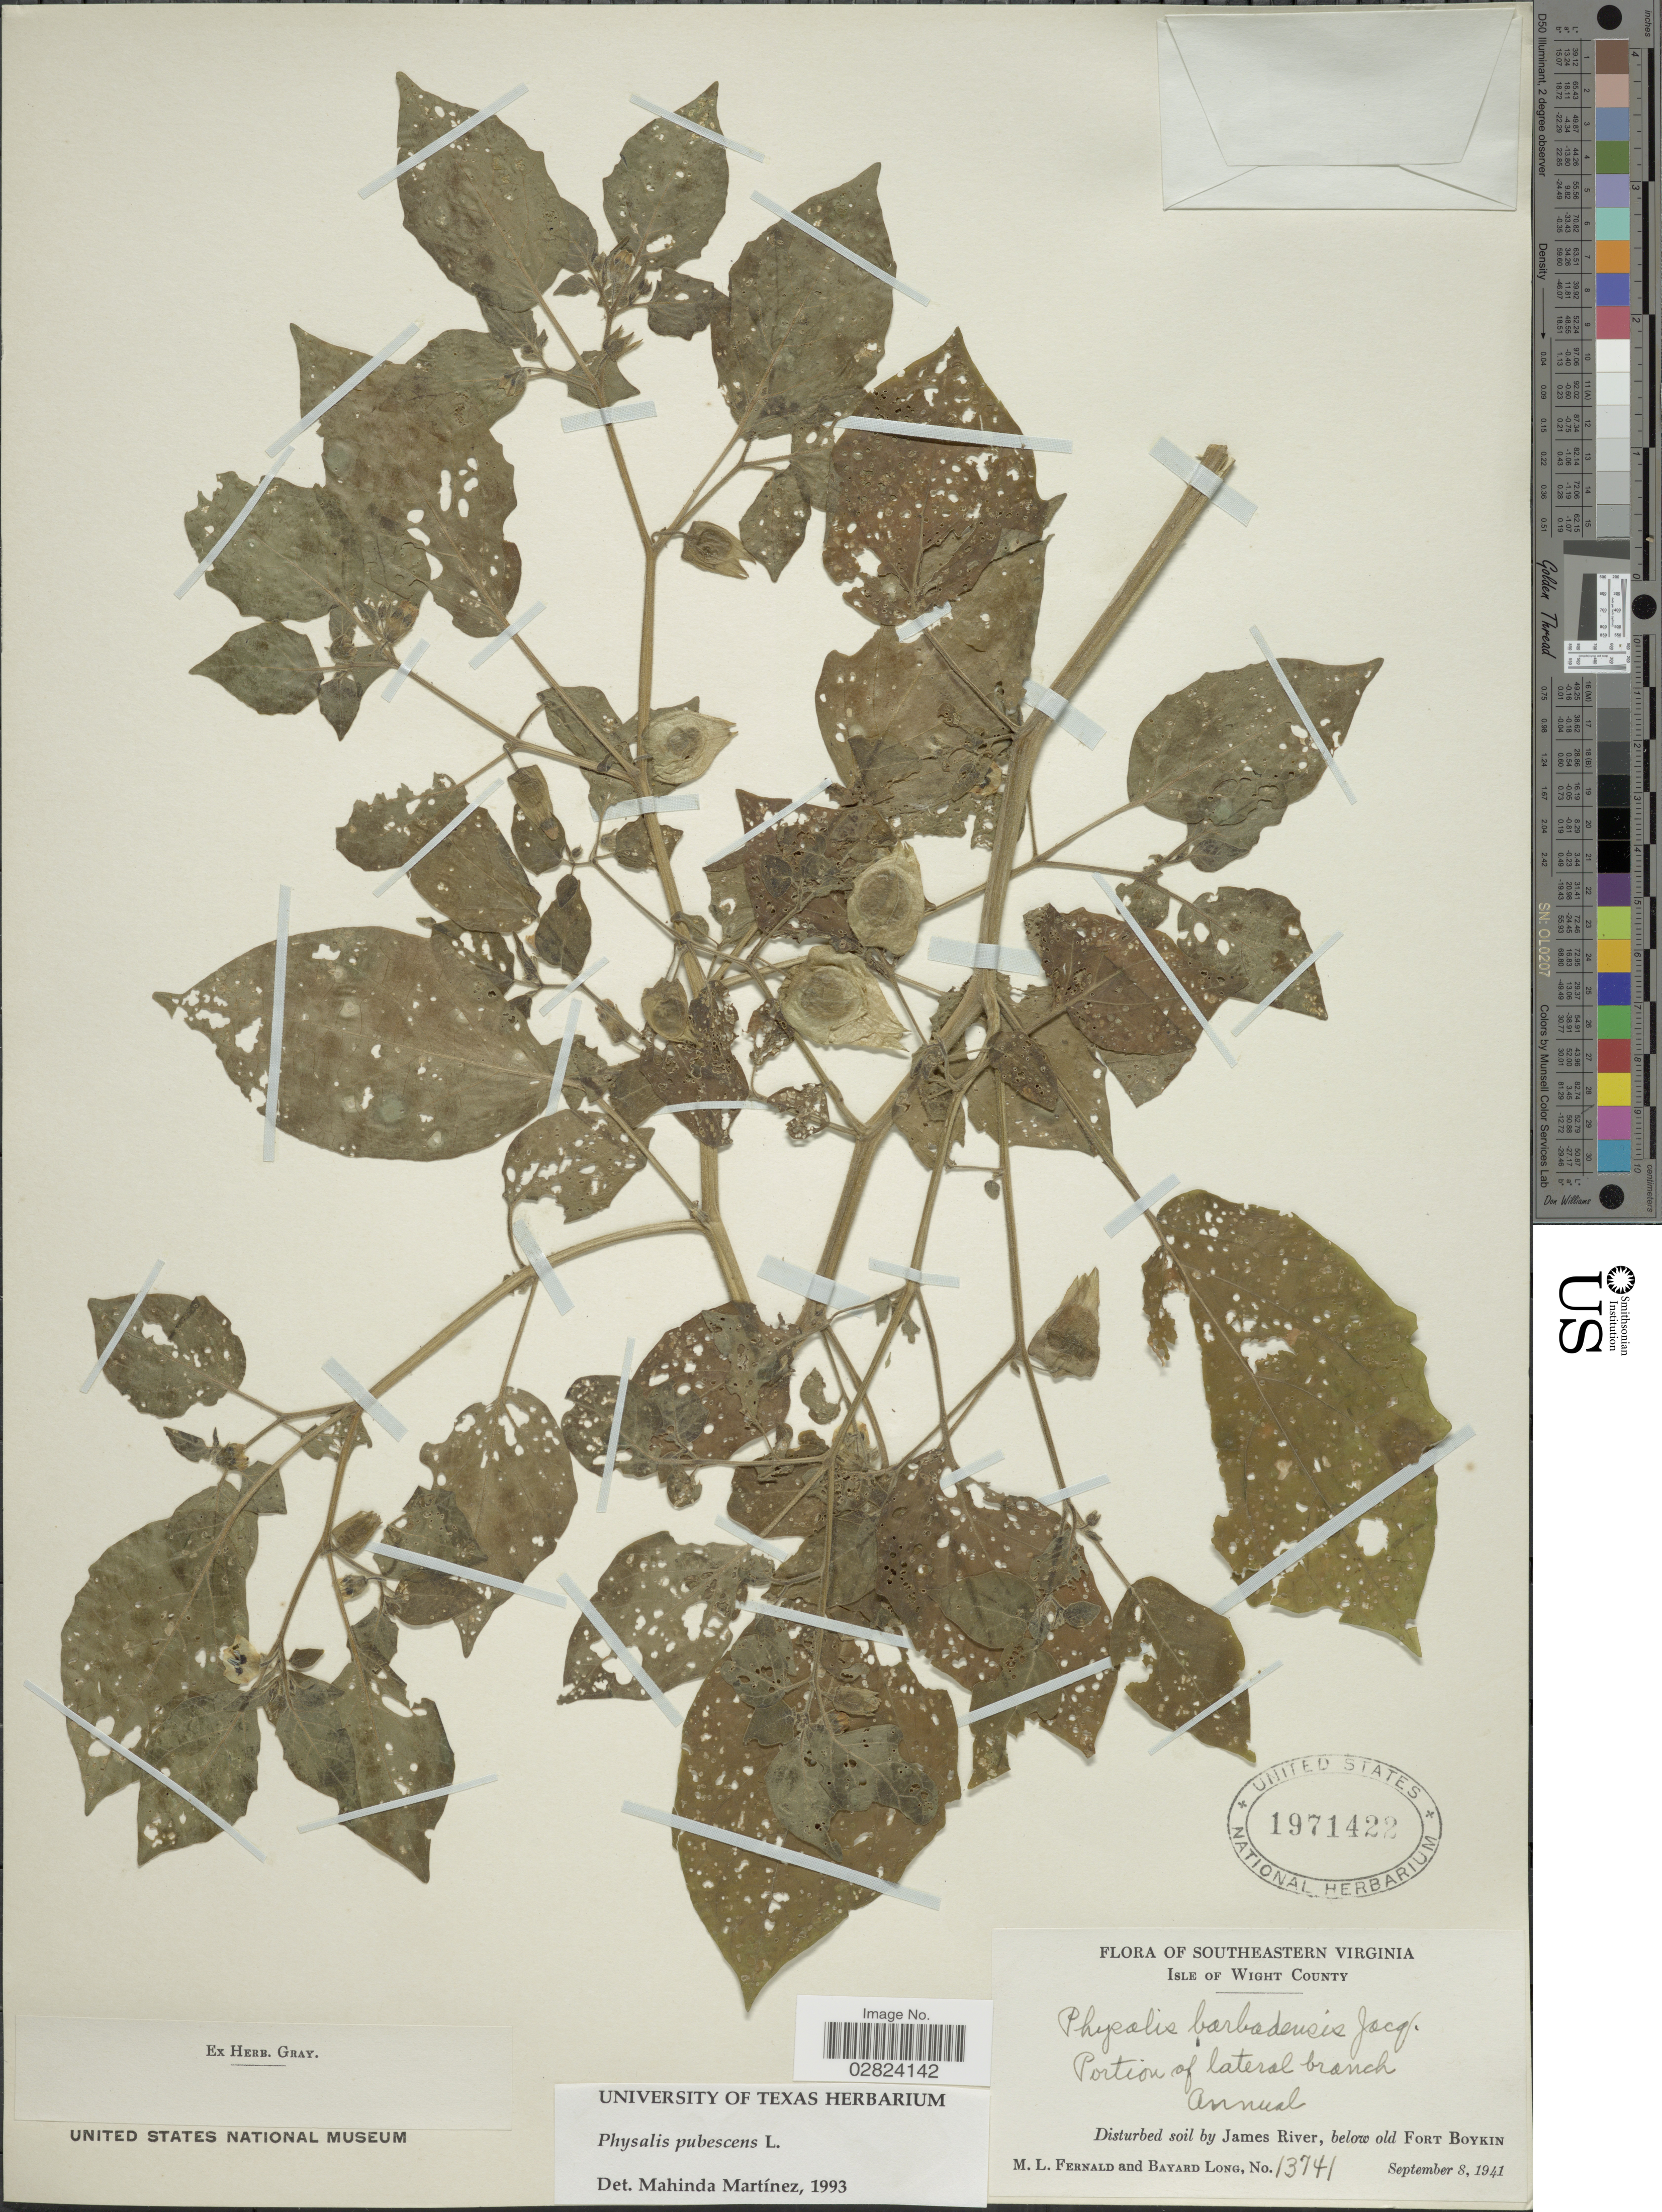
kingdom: Plantae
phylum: Tracheophyta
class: Magnoliopsida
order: Solanales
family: Solanaceae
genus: Physalis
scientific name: Physalis pubescens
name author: L.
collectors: M. L. Fernald & B. Long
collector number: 13741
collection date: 1941-09-08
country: United States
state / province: Virginia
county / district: Isle of Wight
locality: Southeastern Virginia. Isle of Wight County. Disturbed soil by James River, below old Fort Boykin.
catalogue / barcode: US 1971422